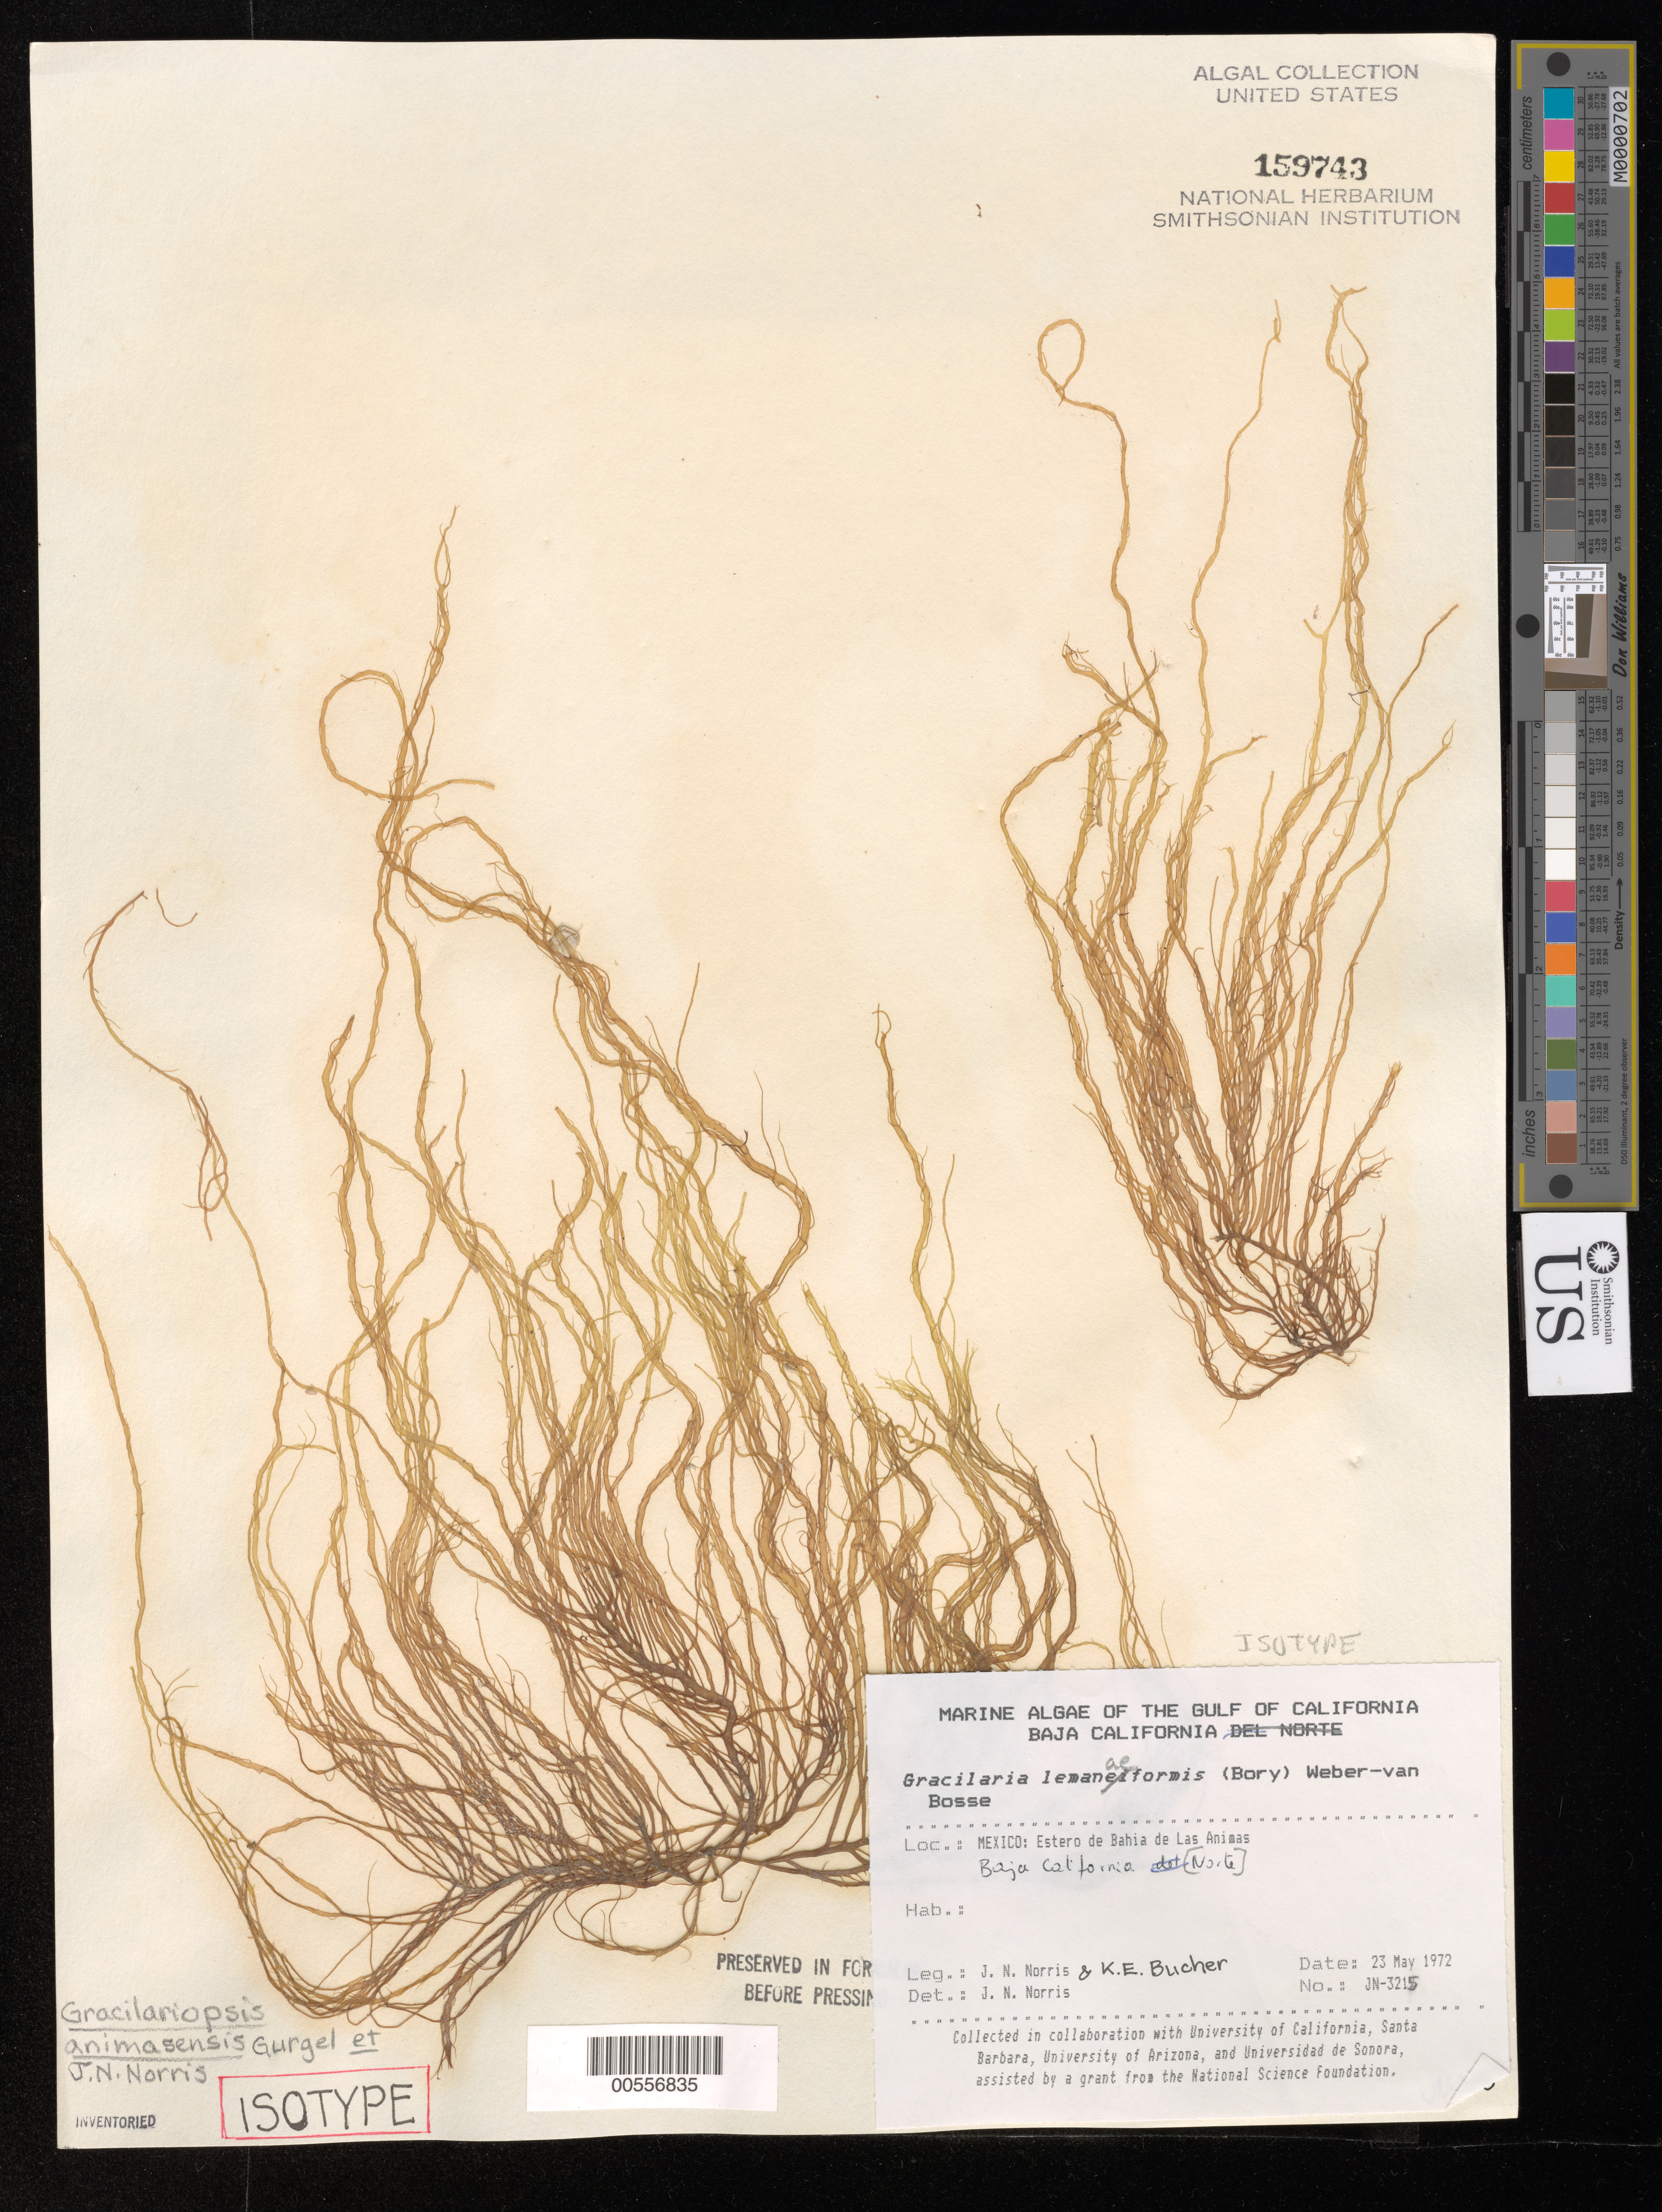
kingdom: Plantae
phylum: Rhodophyta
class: Florideophyceae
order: Gracilariales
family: Gracilariaceae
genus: Gracilariopsis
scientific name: Gracilariopsis animasensis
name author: Gurgele & J.N. Norris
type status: Isotype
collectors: J. N. Norris & K. E. Bucher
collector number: JN-3215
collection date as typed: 23 May 1972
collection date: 1972-05-23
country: Mexico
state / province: Baja California Norte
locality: Estero de Bahia de las Animas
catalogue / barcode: US 159743